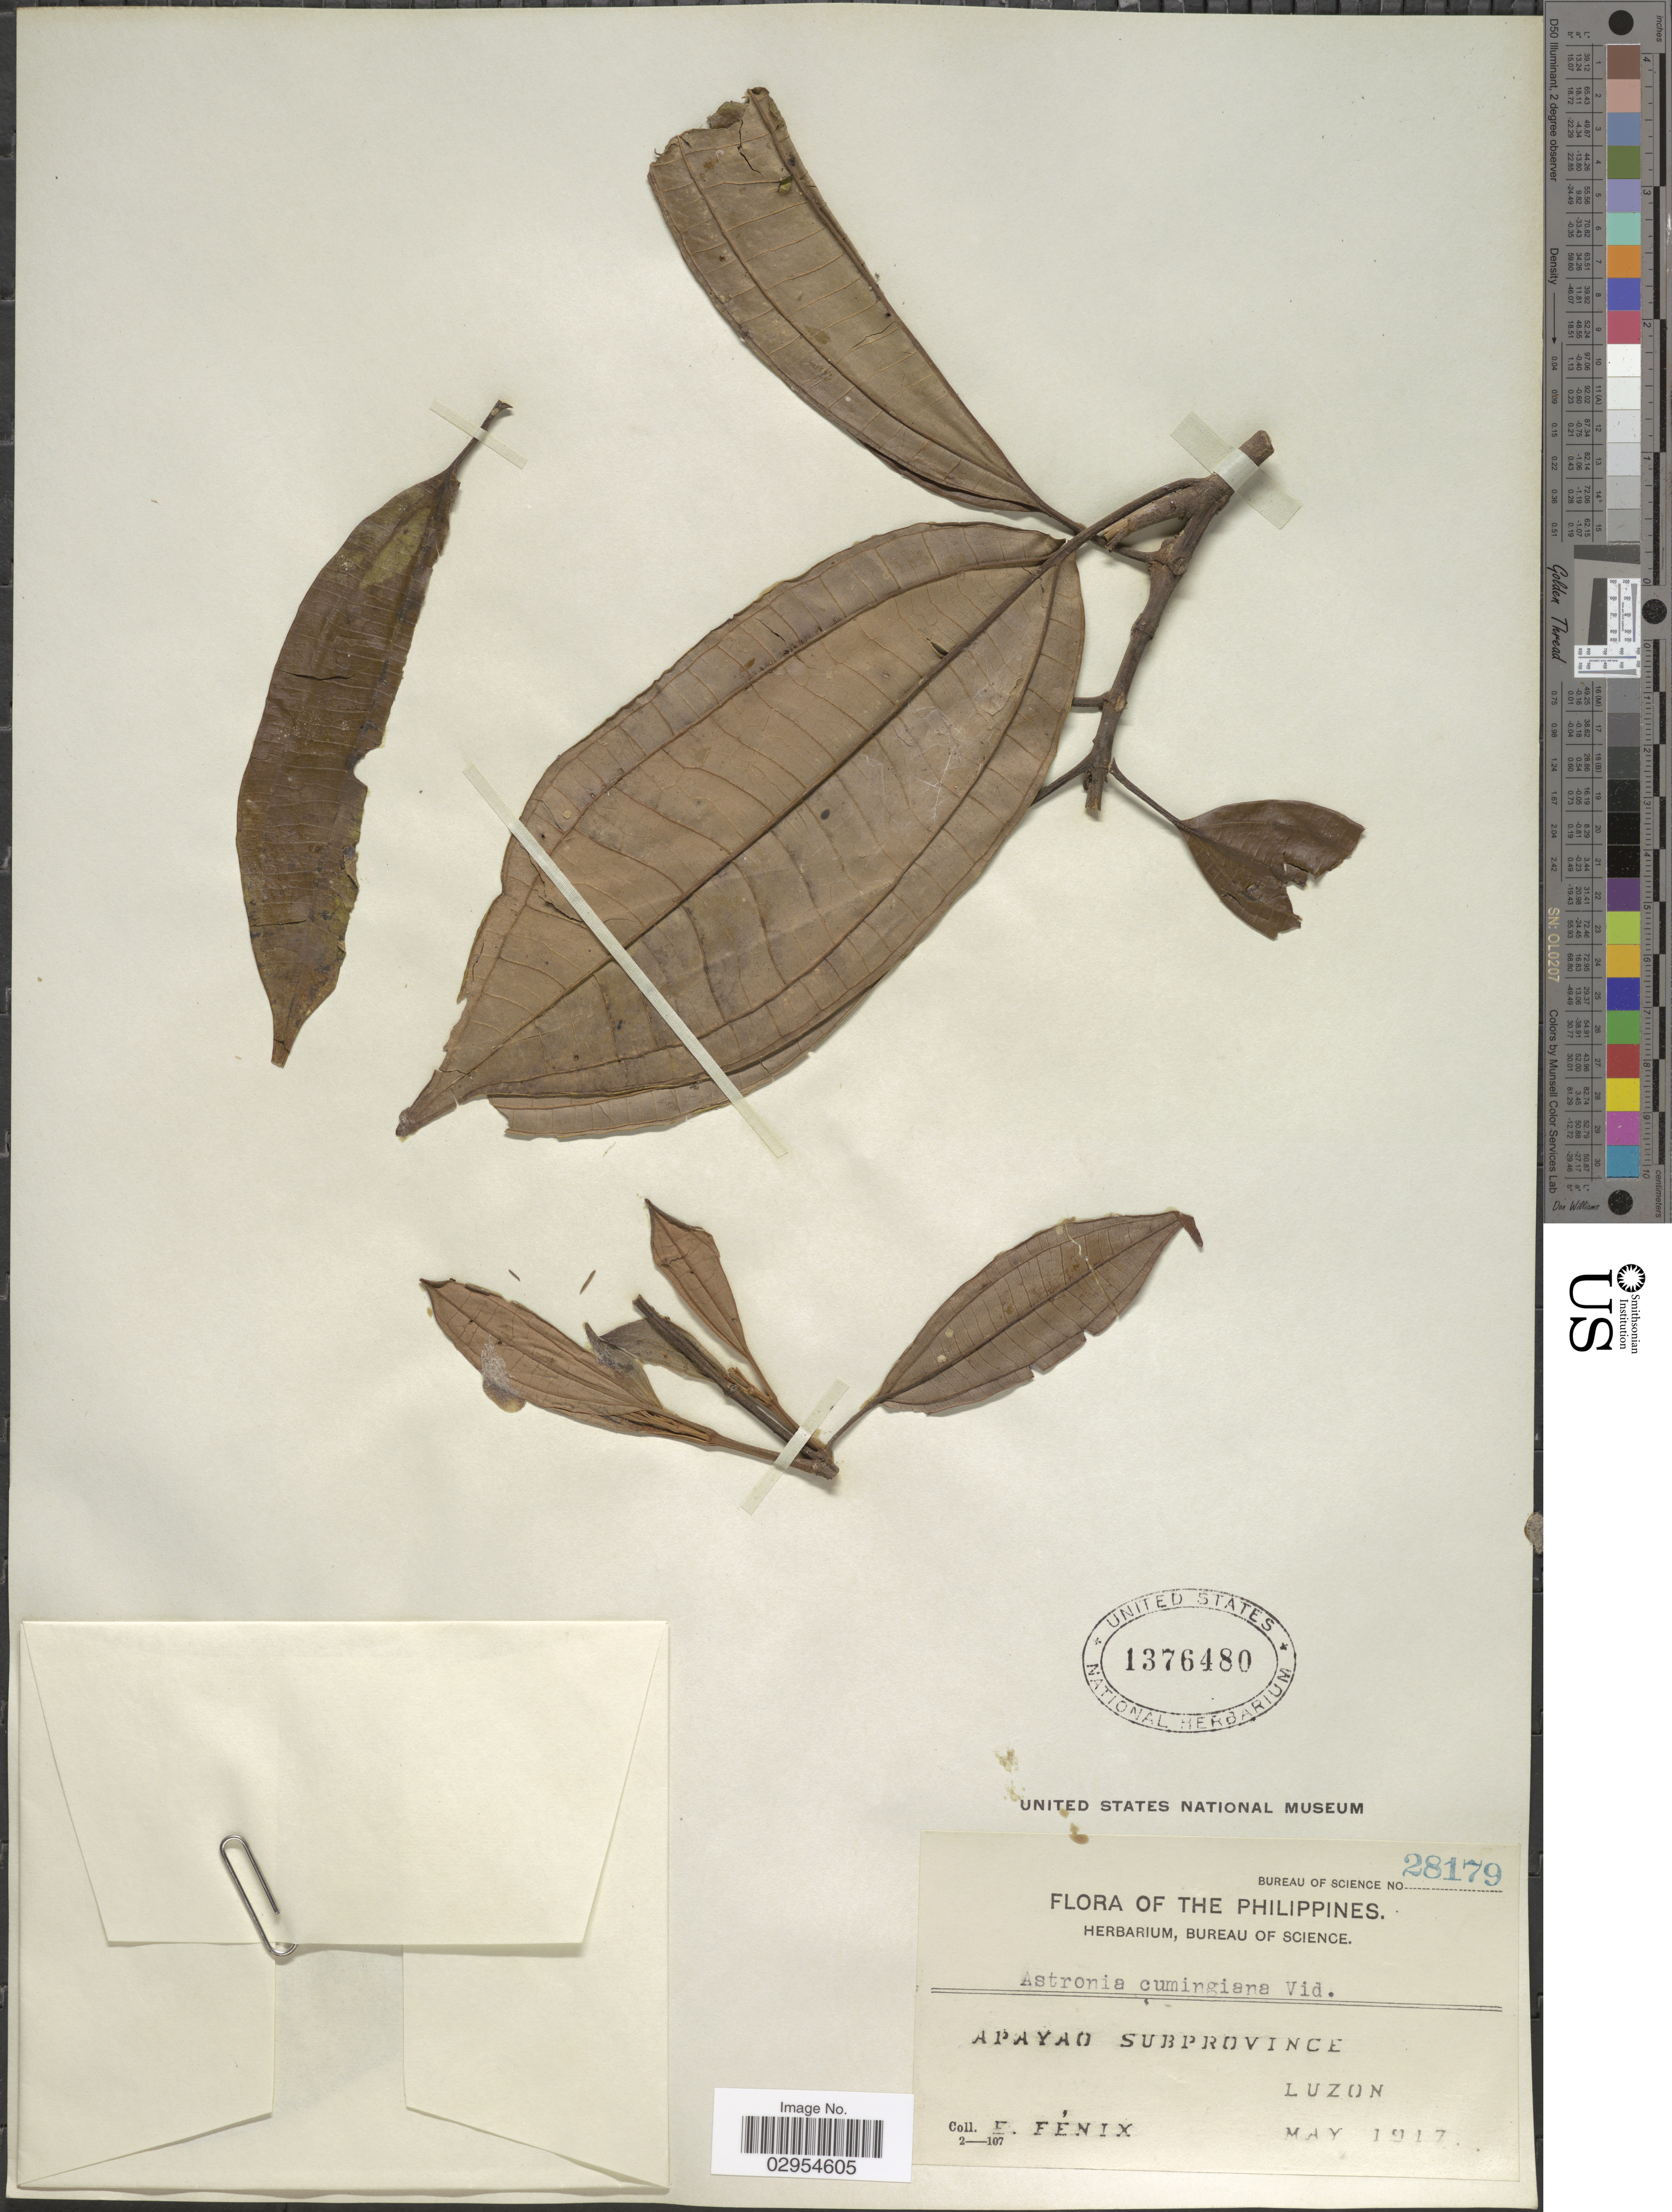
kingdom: Plantae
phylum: Tracheophyta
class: Magnoliopsida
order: Myrtales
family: Melastomataceae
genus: Astronia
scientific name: Astronia cumingiana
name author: S. Vidal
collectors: E. Fénix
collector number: Bureau of Science 28179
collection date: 1917-05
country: Philippines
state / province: Cordillera (Administrative Region)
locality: Apayao Subprovince. Luzon.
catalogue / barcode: US 1376480